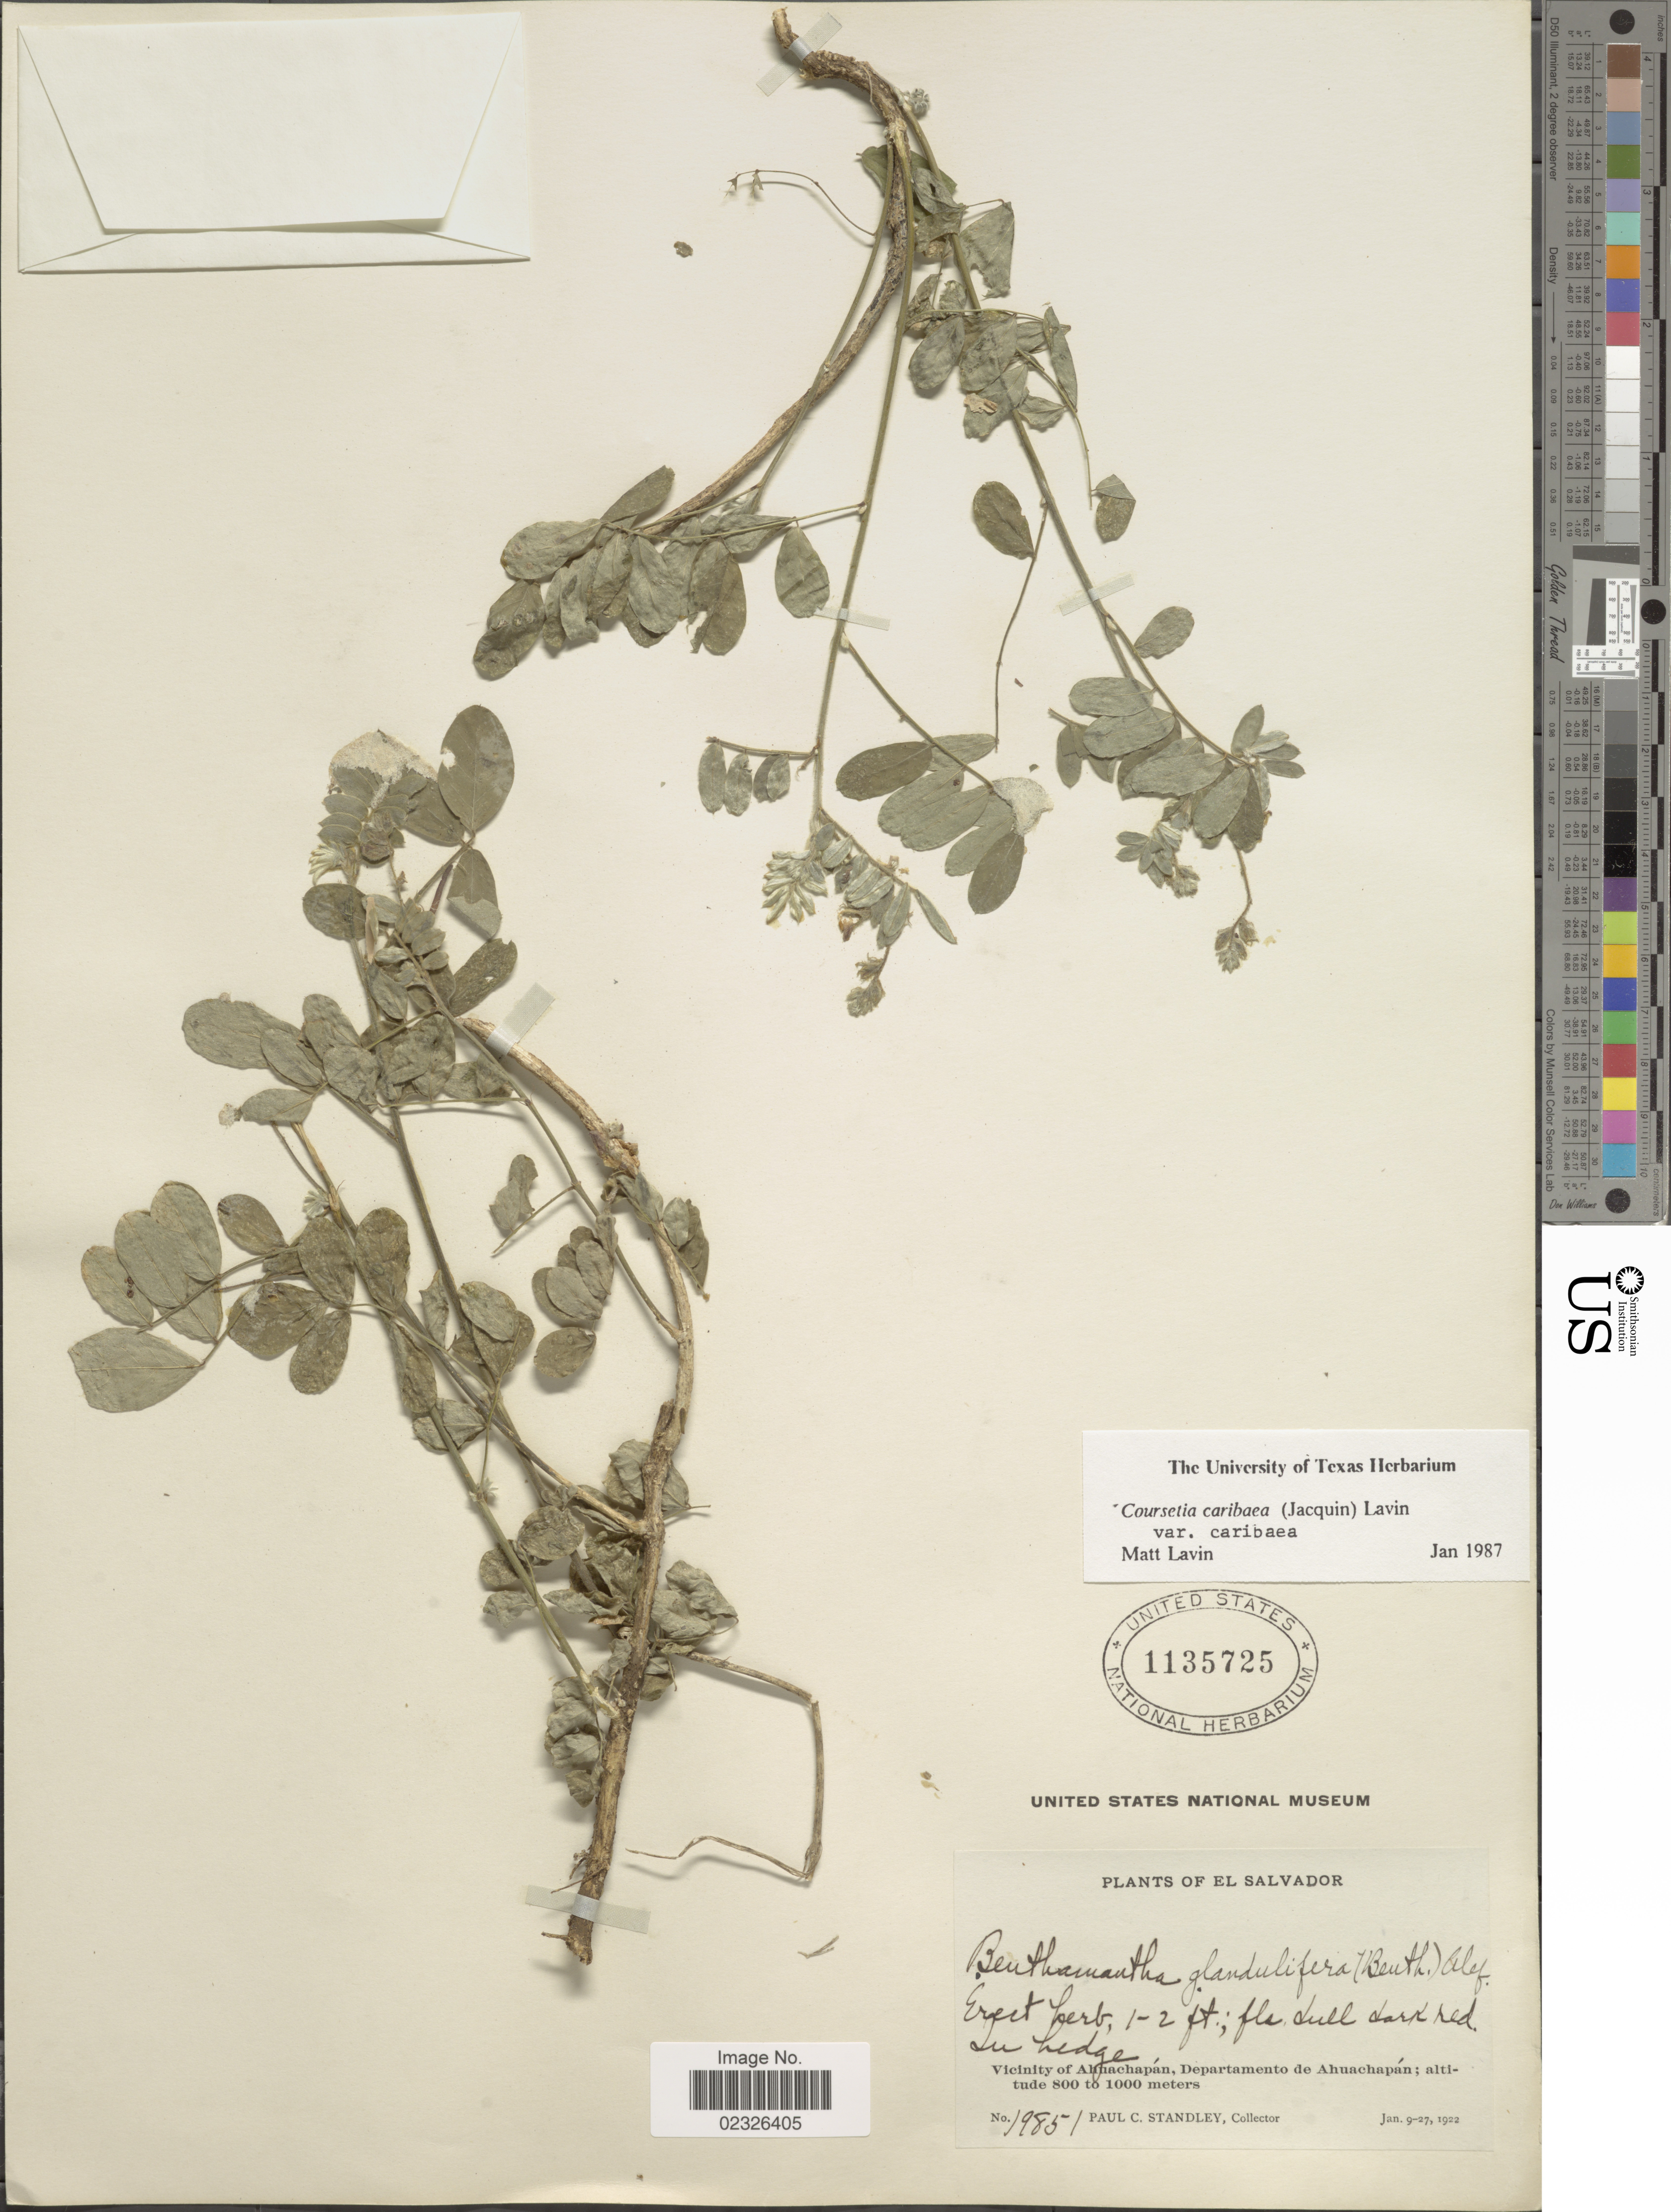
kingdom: Plantae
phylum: Tracheophyta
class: Magnoliopsida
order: Fabales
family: Fabaceae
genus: Coursetia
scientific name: Coursetia caribaea var. caribaea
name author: (Jacq.) Lavin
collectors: P. C. Standley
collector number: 19851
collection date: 1922-01-09/1922-01-27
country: El Salvador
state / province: Ahuachapan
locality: Vicinity of Ahuachapan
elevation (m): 800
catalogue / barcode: US 1135725